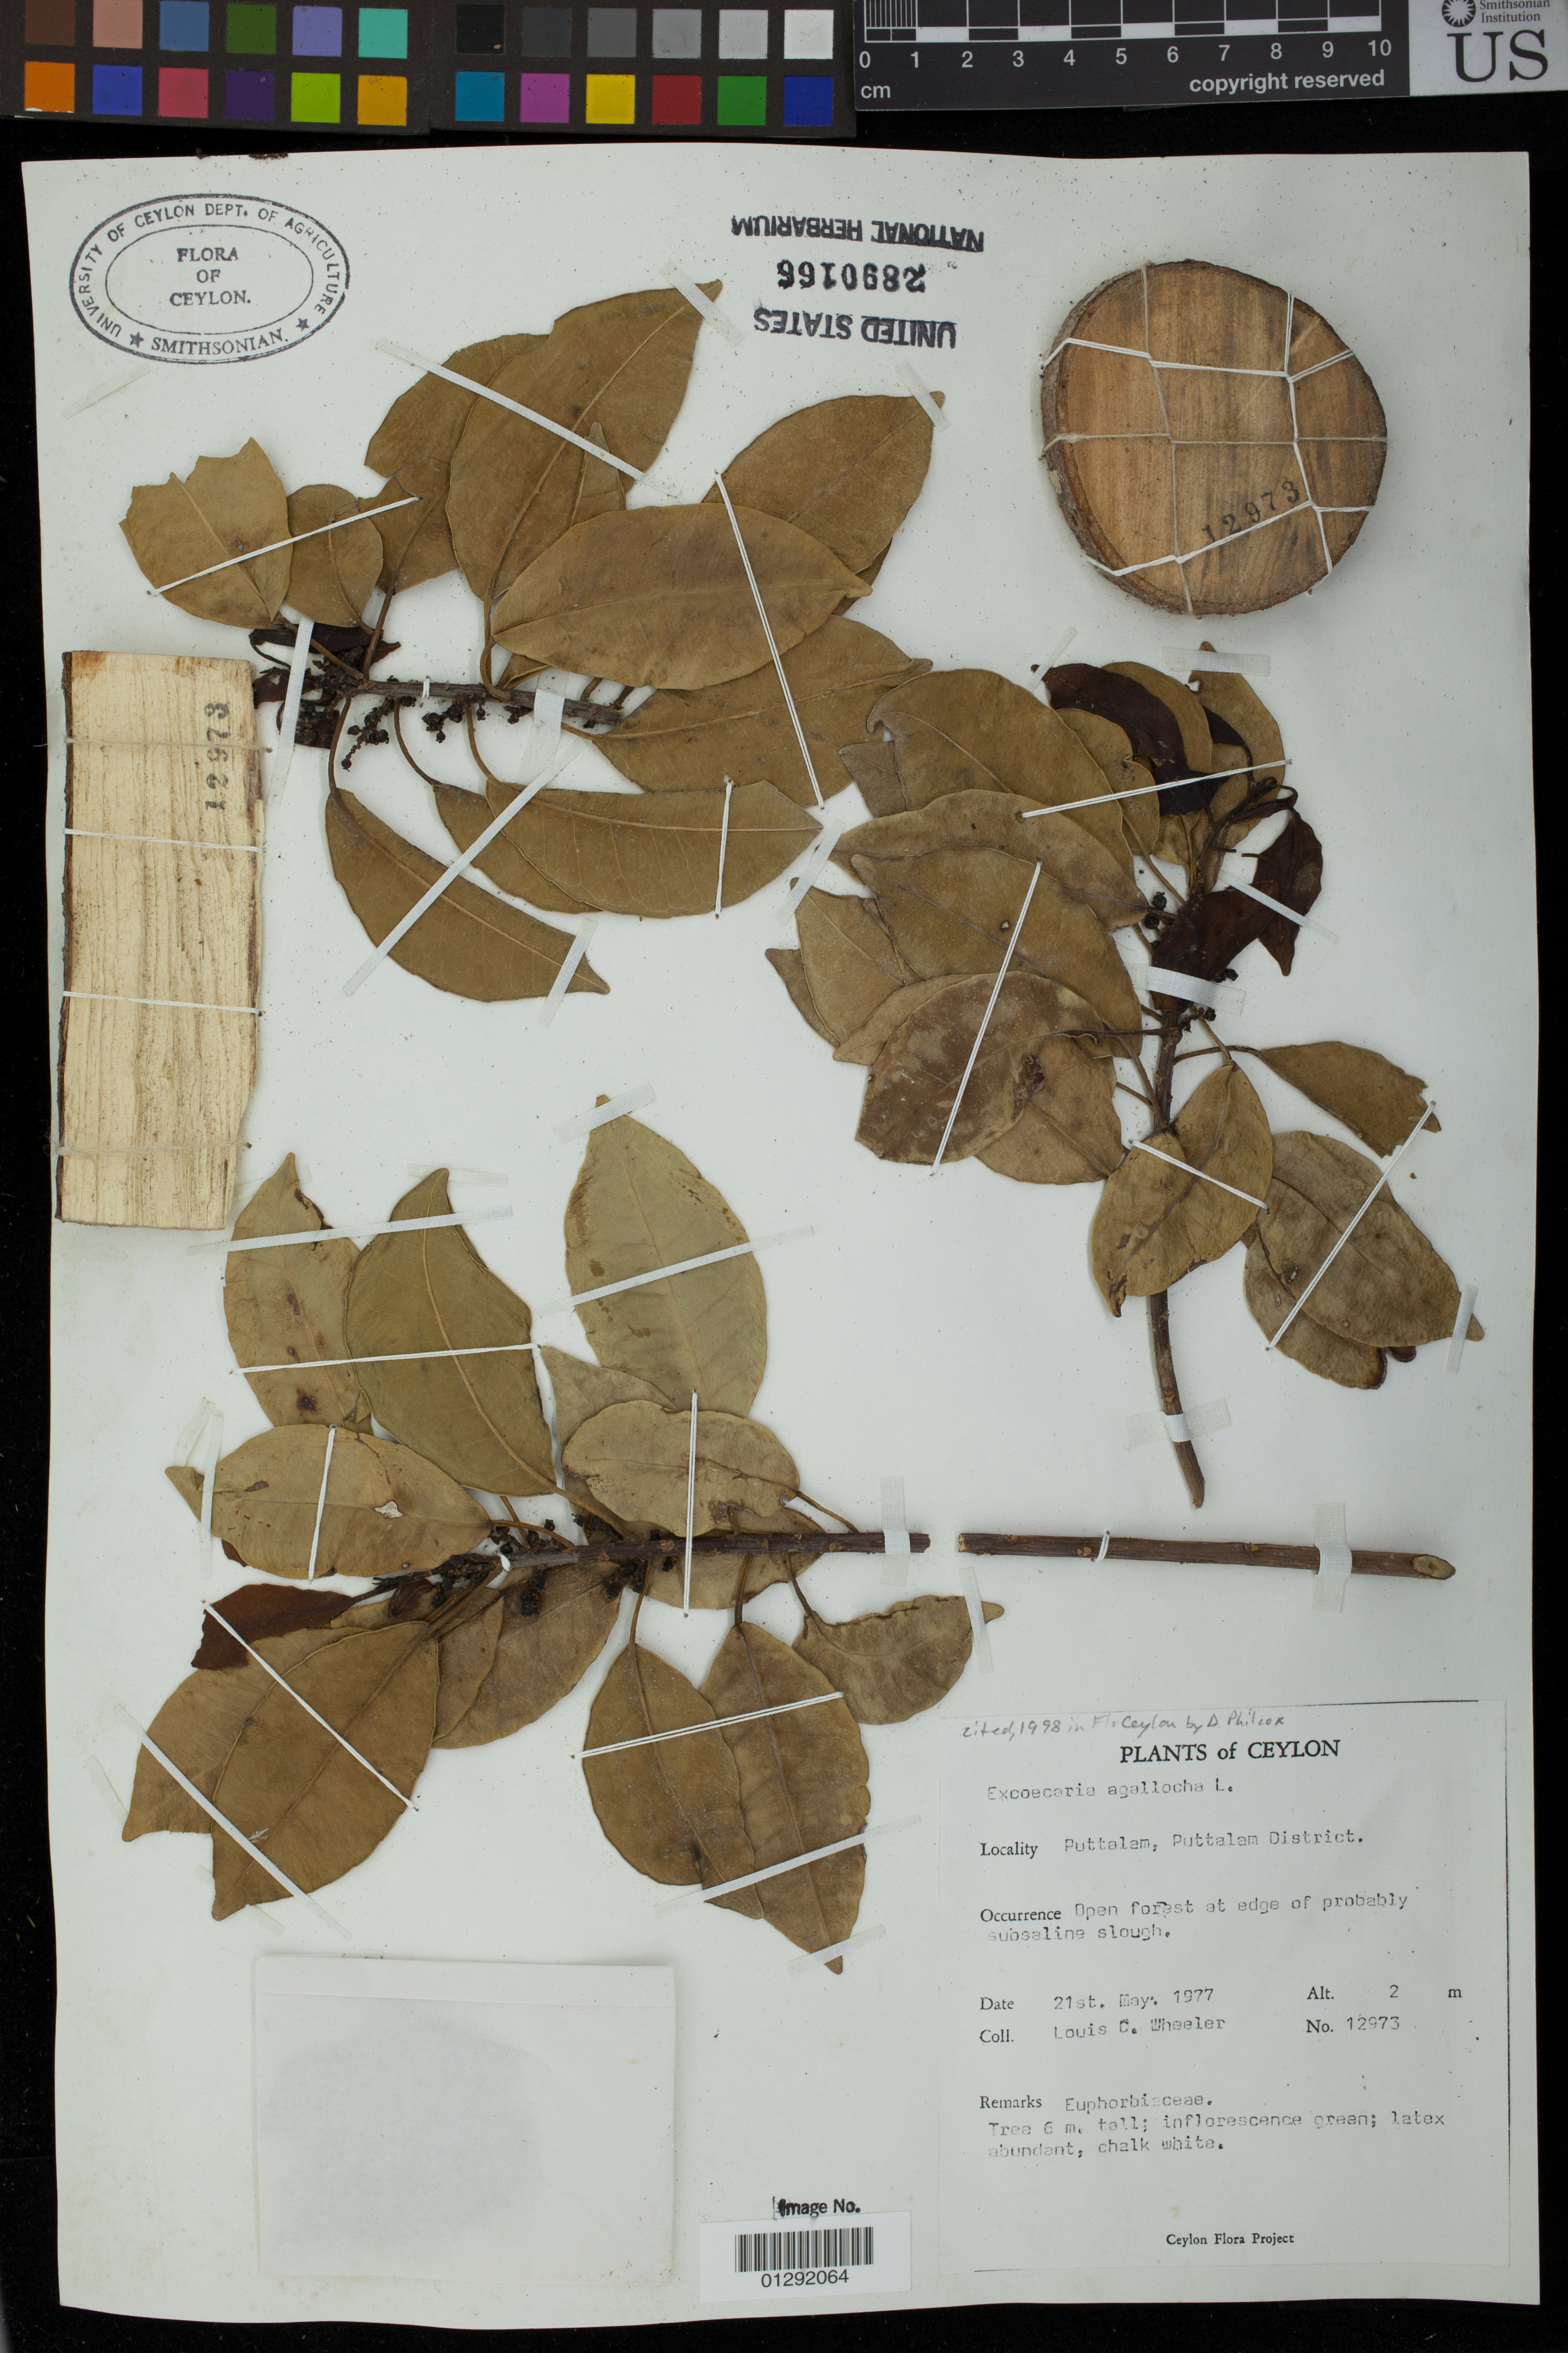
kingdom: Plantae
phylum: Tracheophyta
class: Magnoliopsida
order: Malpighiales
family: Euphorbiaceae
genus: Excoecaria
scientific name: Excoecaria acerifolia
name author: Didr.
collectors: L. C. Wheeler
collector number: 12973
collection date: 1977-05-21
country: Sri Lanka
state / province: North Western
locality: Ceylon. Puttalam, Puttalam District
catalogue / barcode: US 2890166